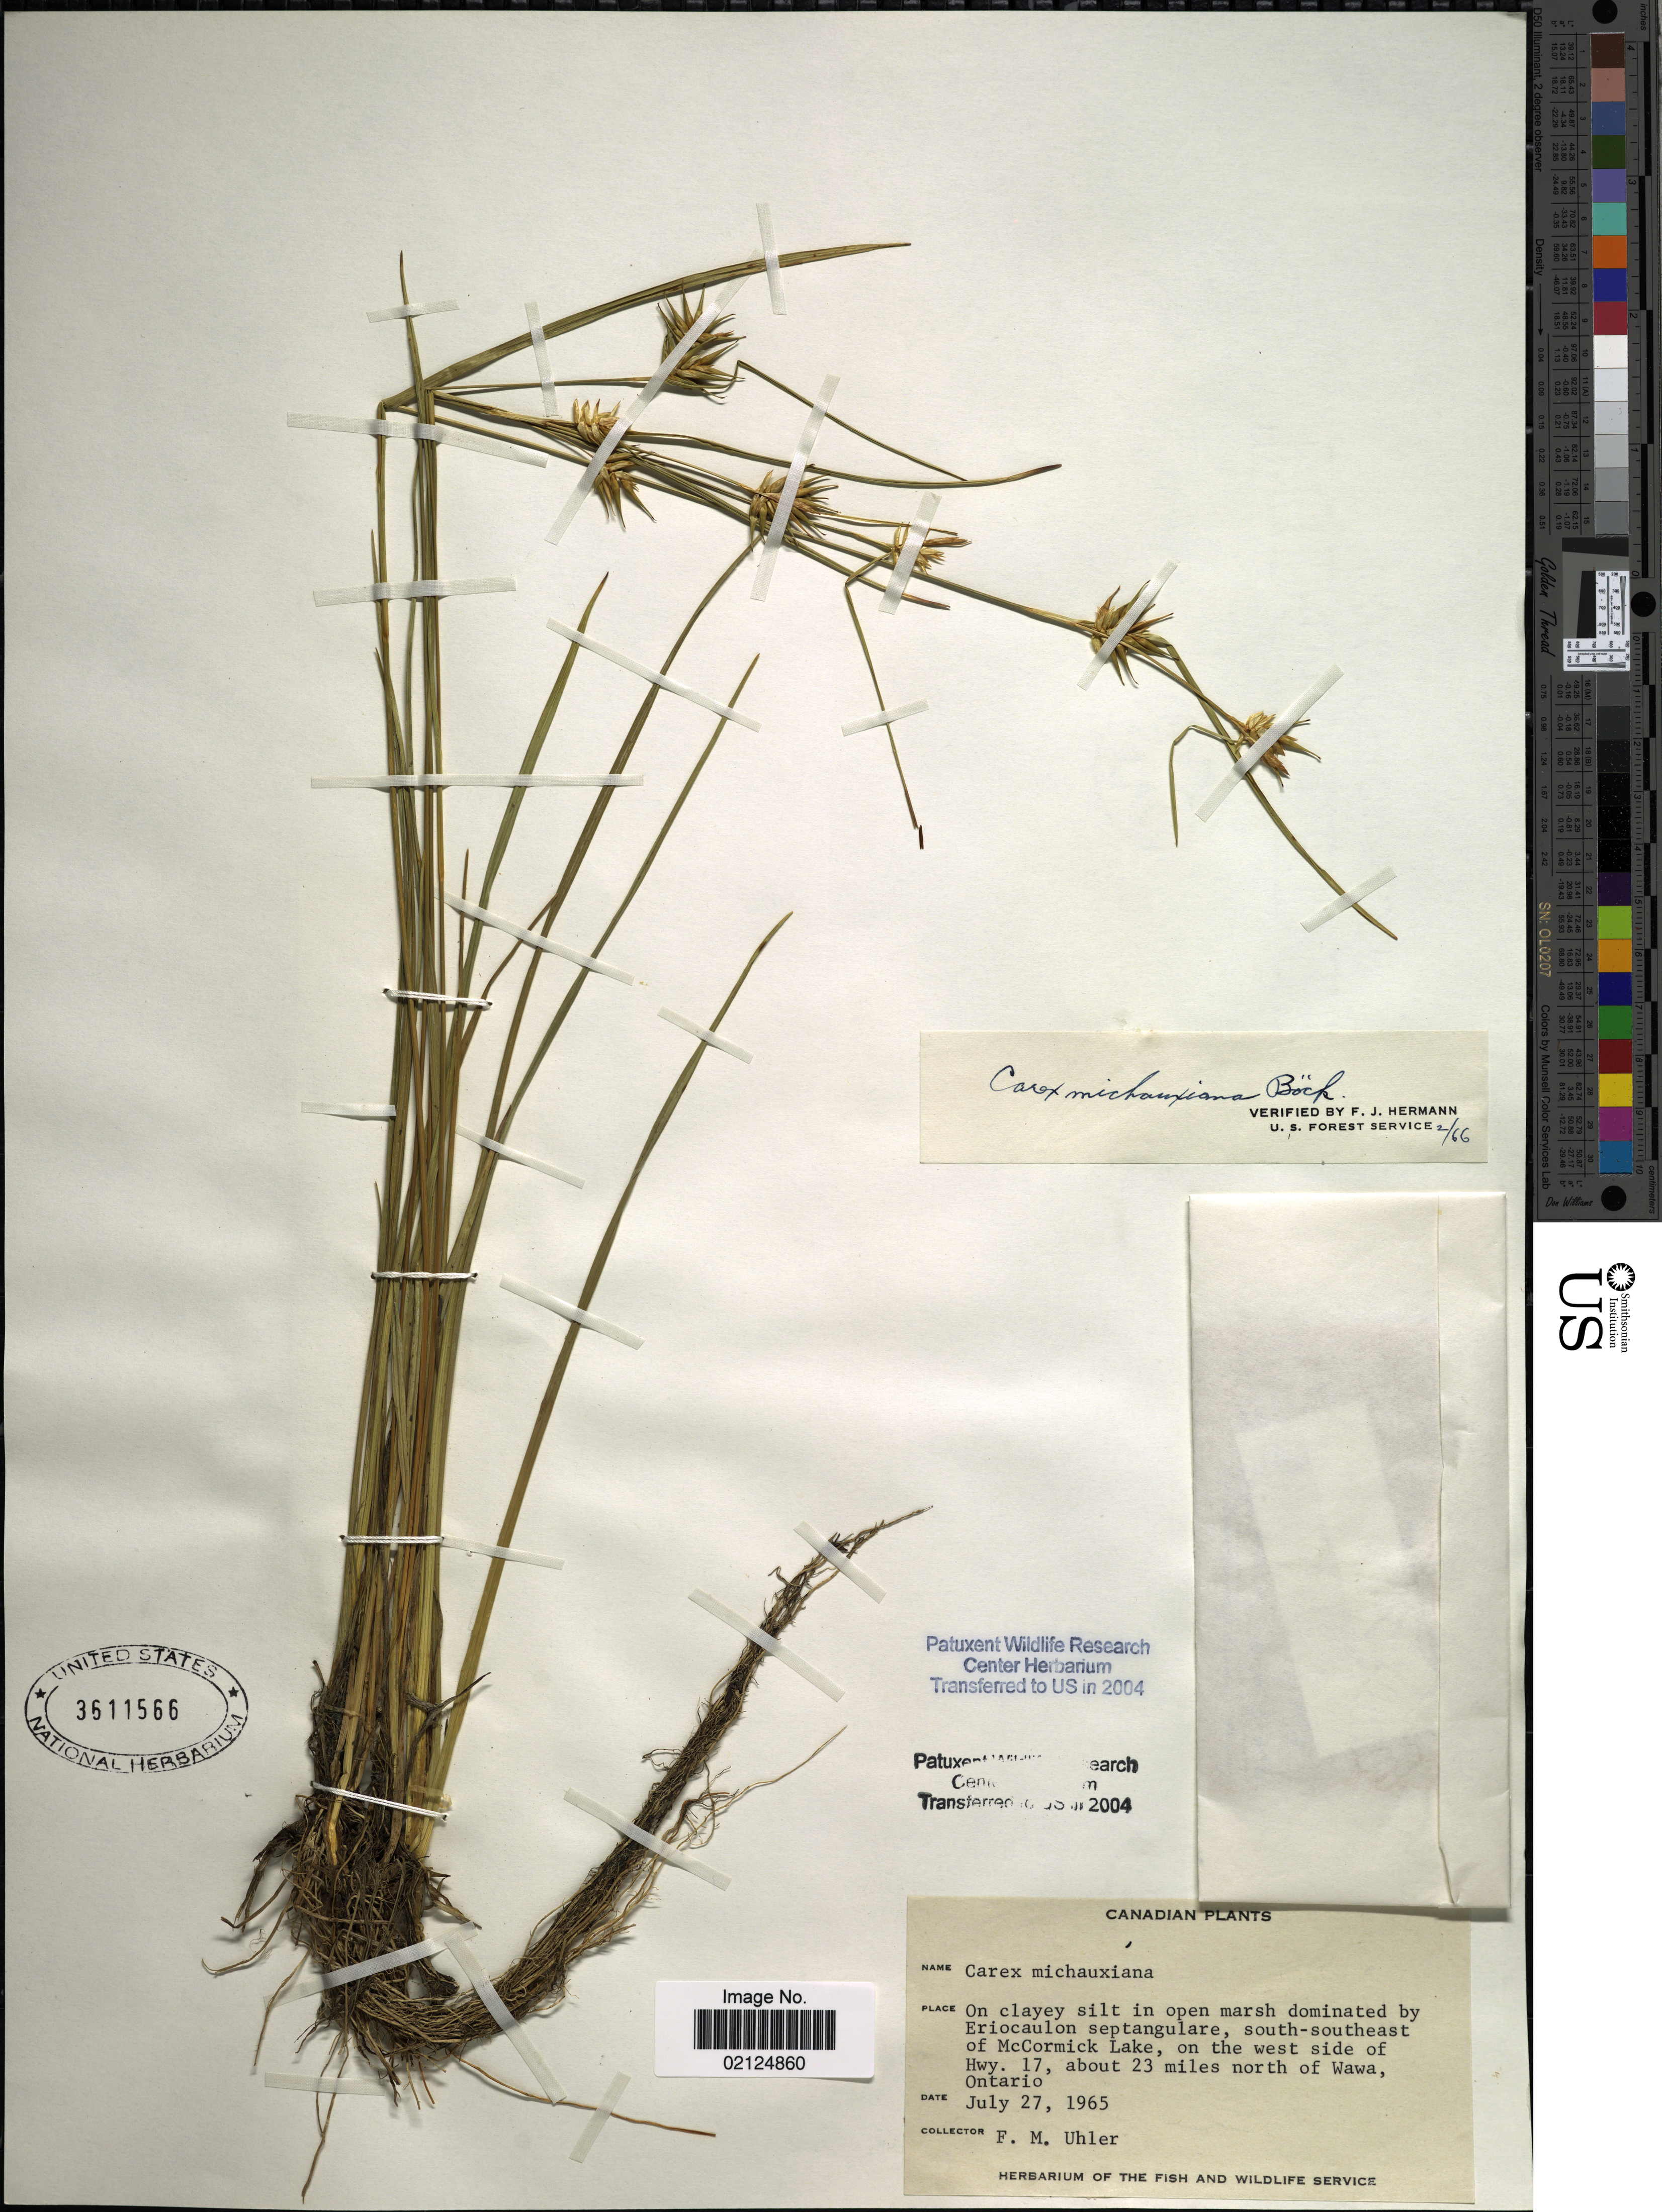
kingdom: Plantae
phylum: Tracheophyta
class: Liliopsida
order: Poales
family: Cyperaceae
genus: Carex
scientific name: Carex michauxiana subsp. michauxiana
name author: Boeckeler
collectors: F. M. Uhler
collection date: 1965-07-27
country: Canada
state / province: Ontario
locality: South-southeast of McCormick Lake, on the west side of Hwy. 17, about 23 miles north of Wawa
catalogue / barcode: US 3611566